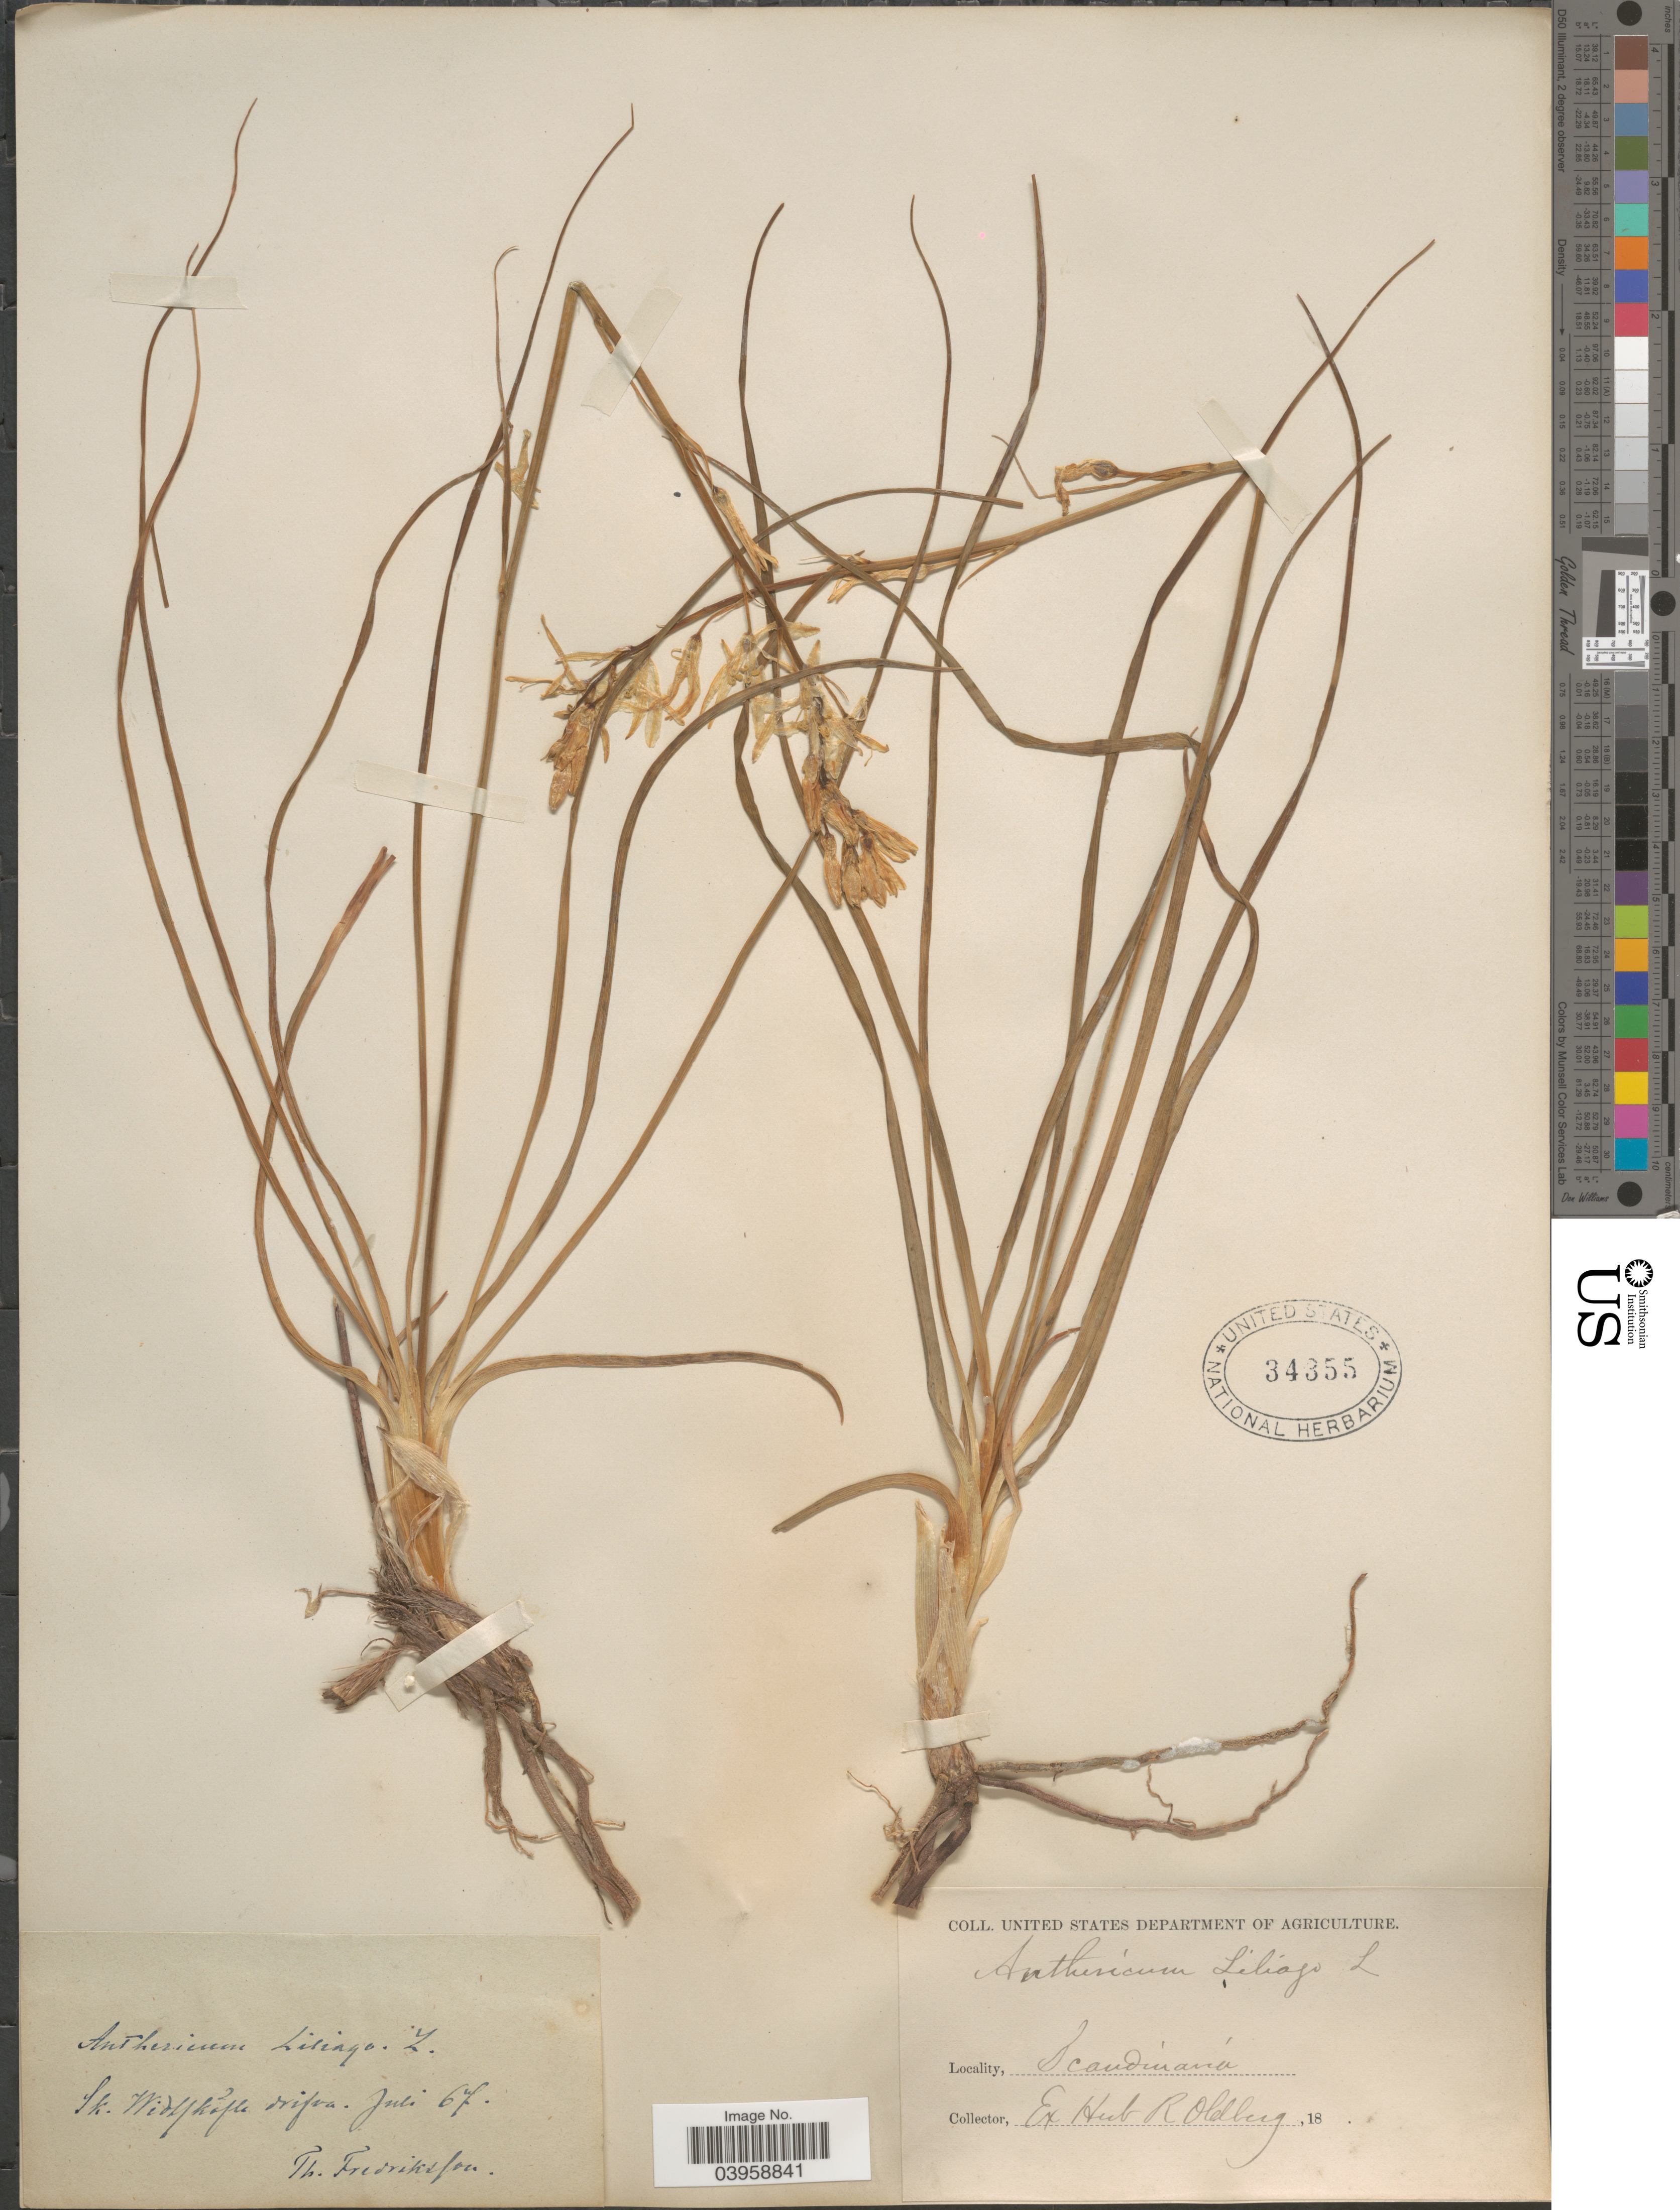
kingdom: Plantae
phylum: Tracheophyta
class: Liliopsida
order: Asparagales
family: Asparagaceae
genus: Anthericum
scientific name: Anthericum liliago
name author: L.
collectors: T. Fredriksson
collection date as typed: Transcribed d/m/y: /6/67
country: Sweden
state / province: Skåne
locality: Scandinavia. Sk. Widtkovle [ = Vittskövle?] drifva. [interpreted]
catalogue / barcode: US 34355